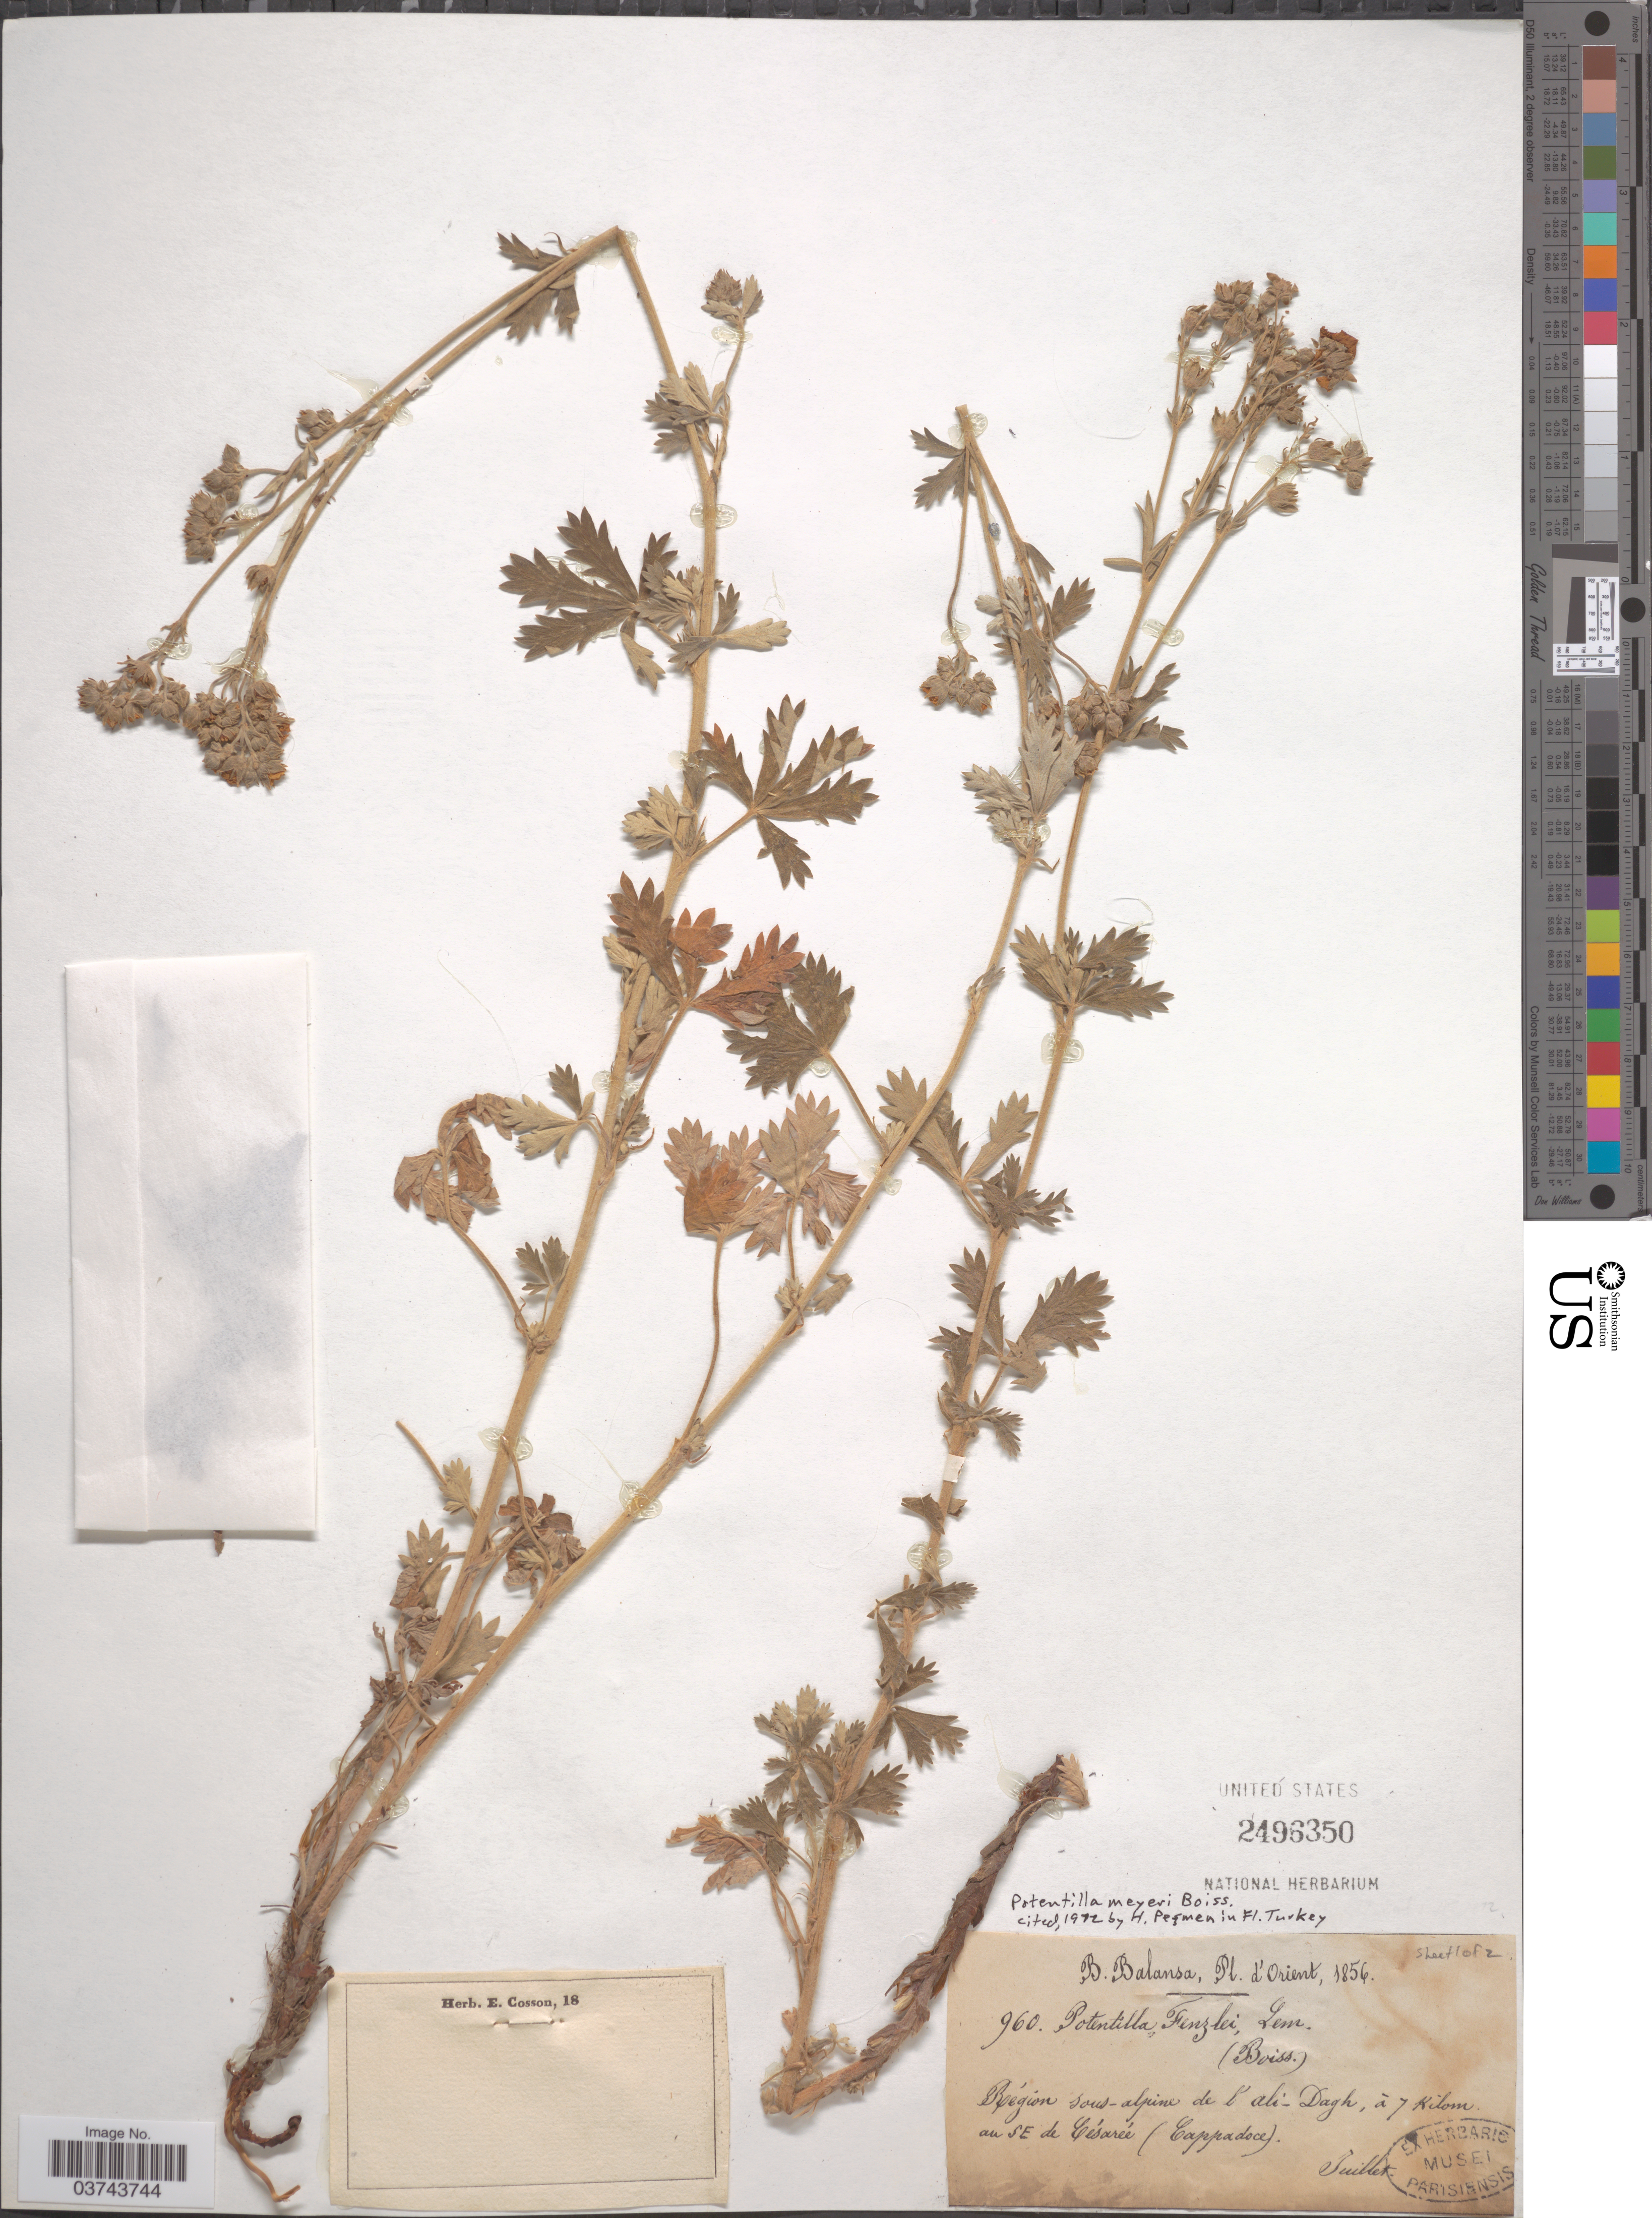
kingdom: Plantae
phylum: Tracheophyta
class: Magnoliopsida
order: Rosales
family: Rosaceae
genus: Potentilla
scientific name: Potentilla meyeri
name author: Boiss.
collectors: B. Balansa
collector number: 960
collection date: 1856-07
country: Turkey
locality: D'Orient. Région sous-alpine de l'ali-Dagh, à 7 kilom. au SE de Césarée (Cappadoce).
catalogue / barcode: US 2496350